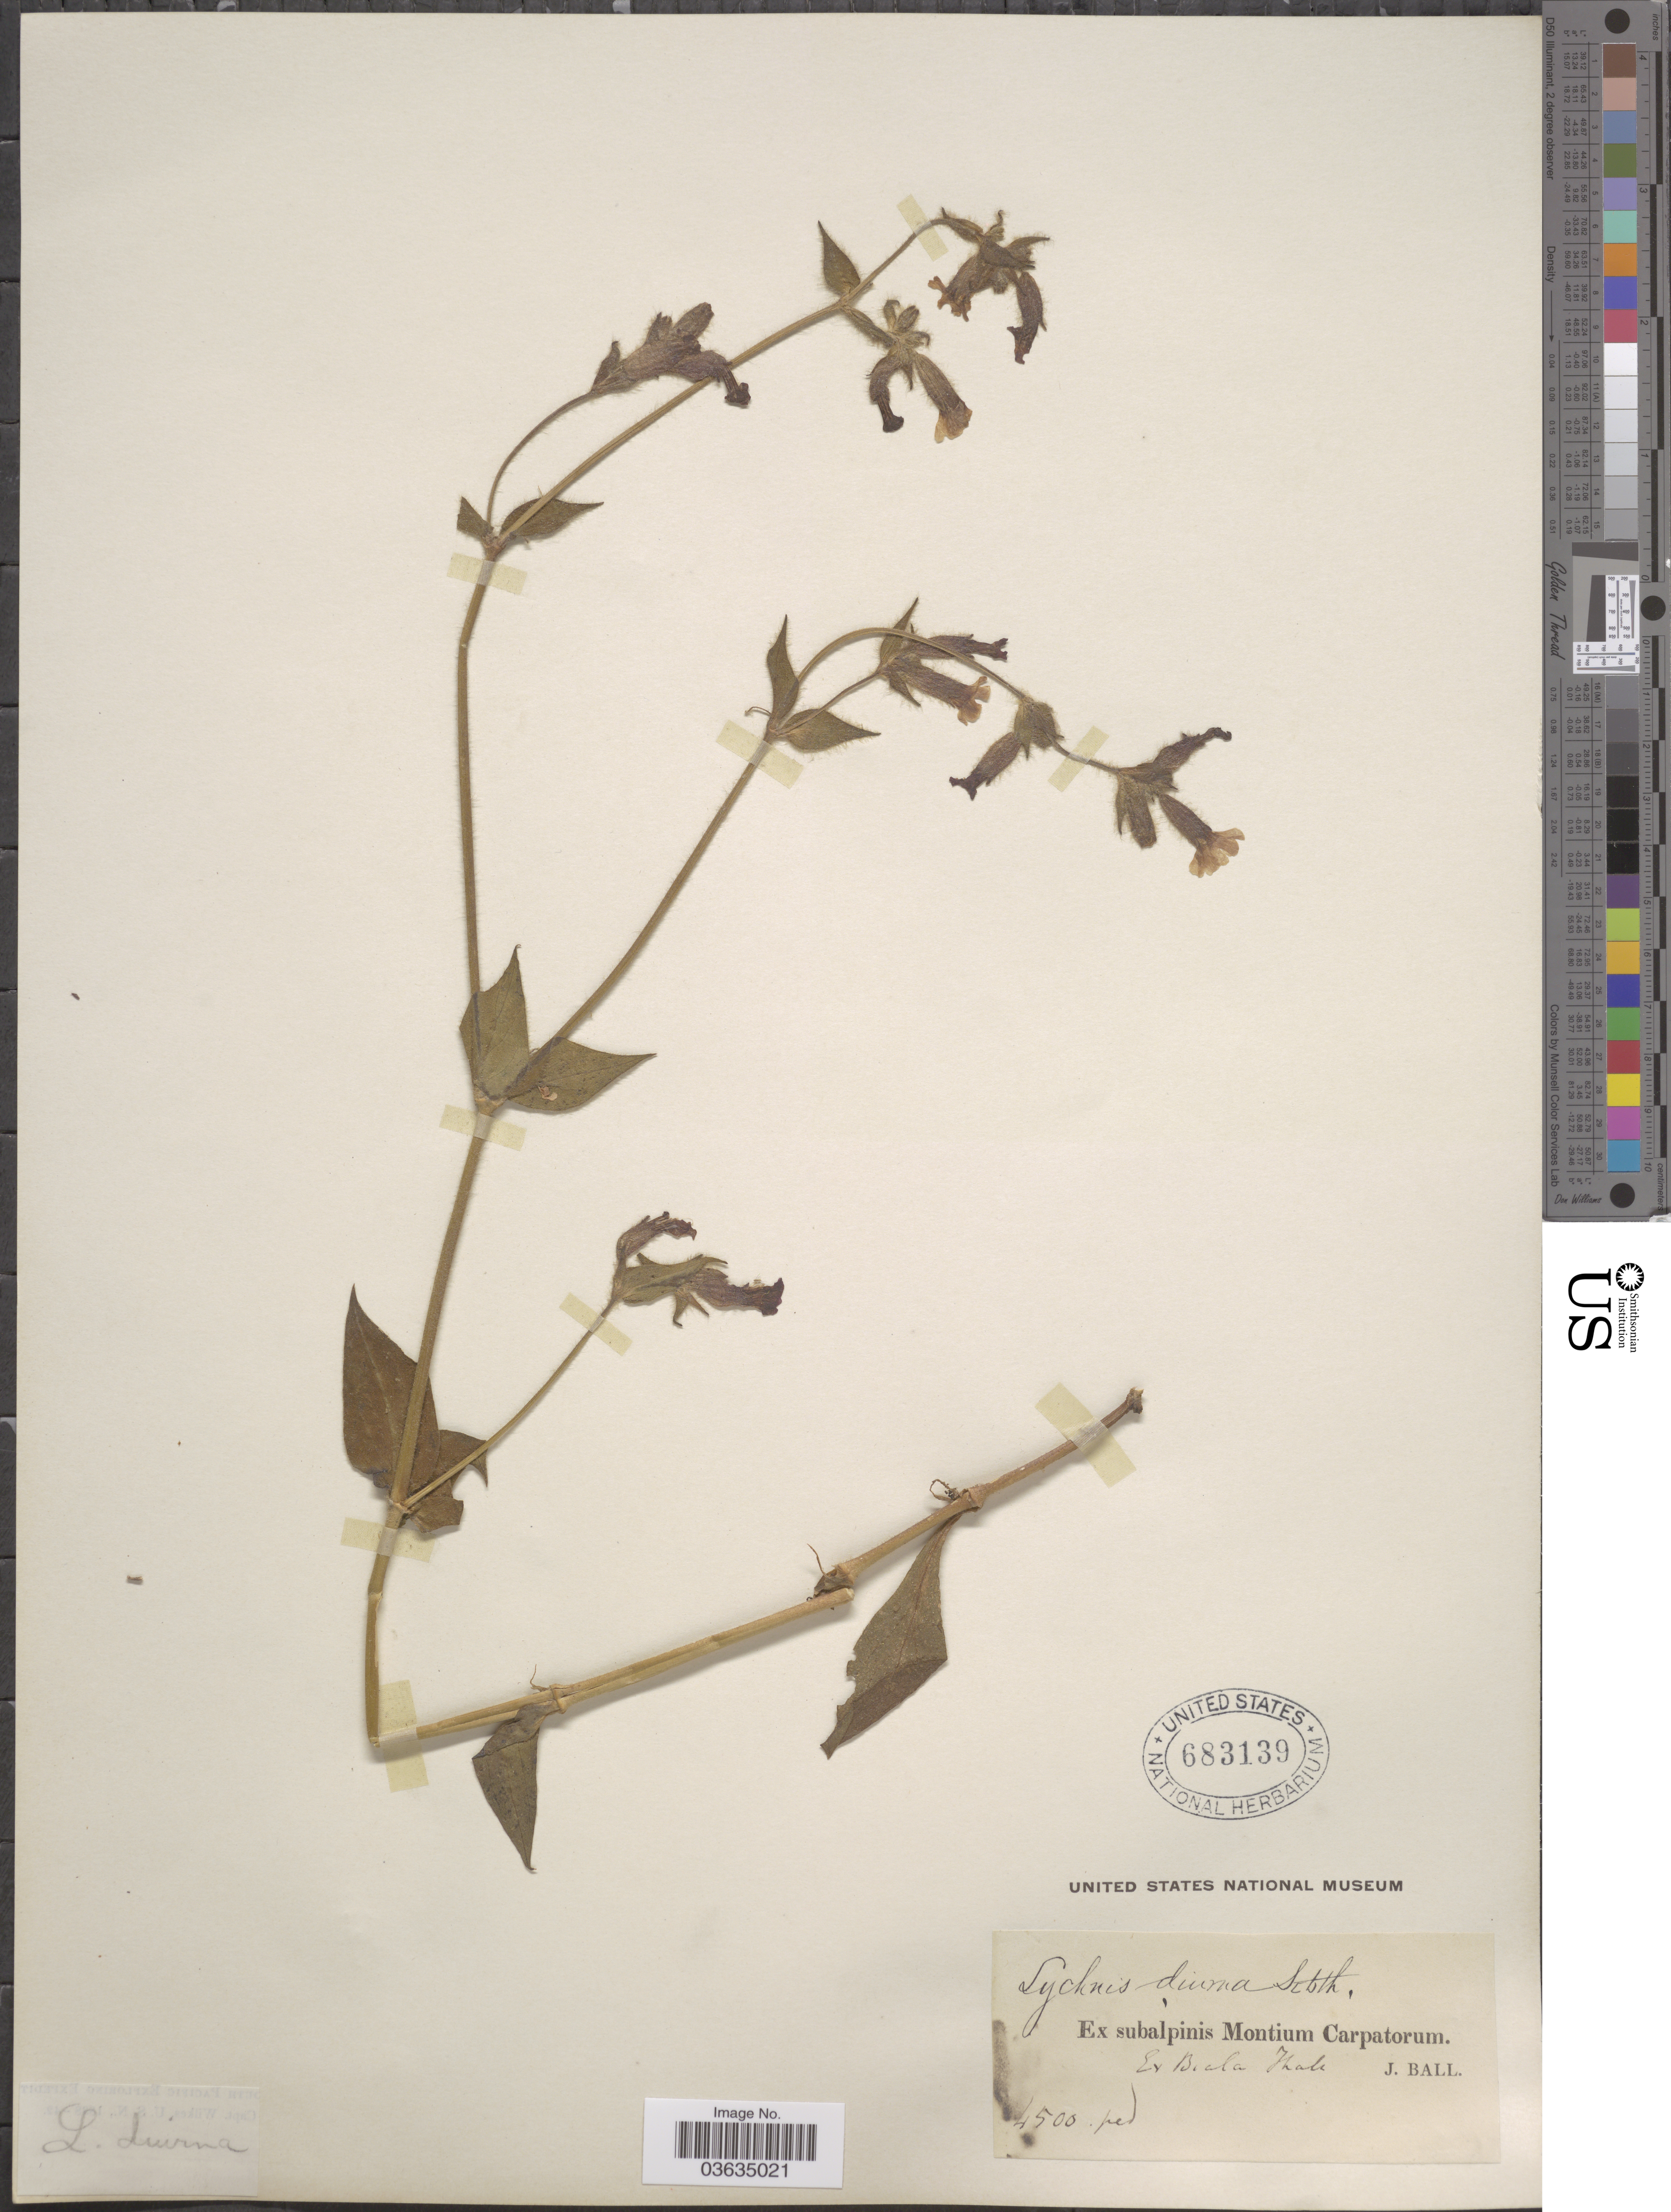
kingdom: Plantae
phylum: Tracheophyta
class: Magnoliopsida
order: Caryophyllales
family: Caryophyllaceae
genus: Silene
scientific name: Silene dioica subsp. dioica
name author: (L.) Clairv.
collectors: J. Ball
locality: Ex subalpinis Montium Carpatorum.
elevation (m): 1372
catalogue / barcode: US 683139